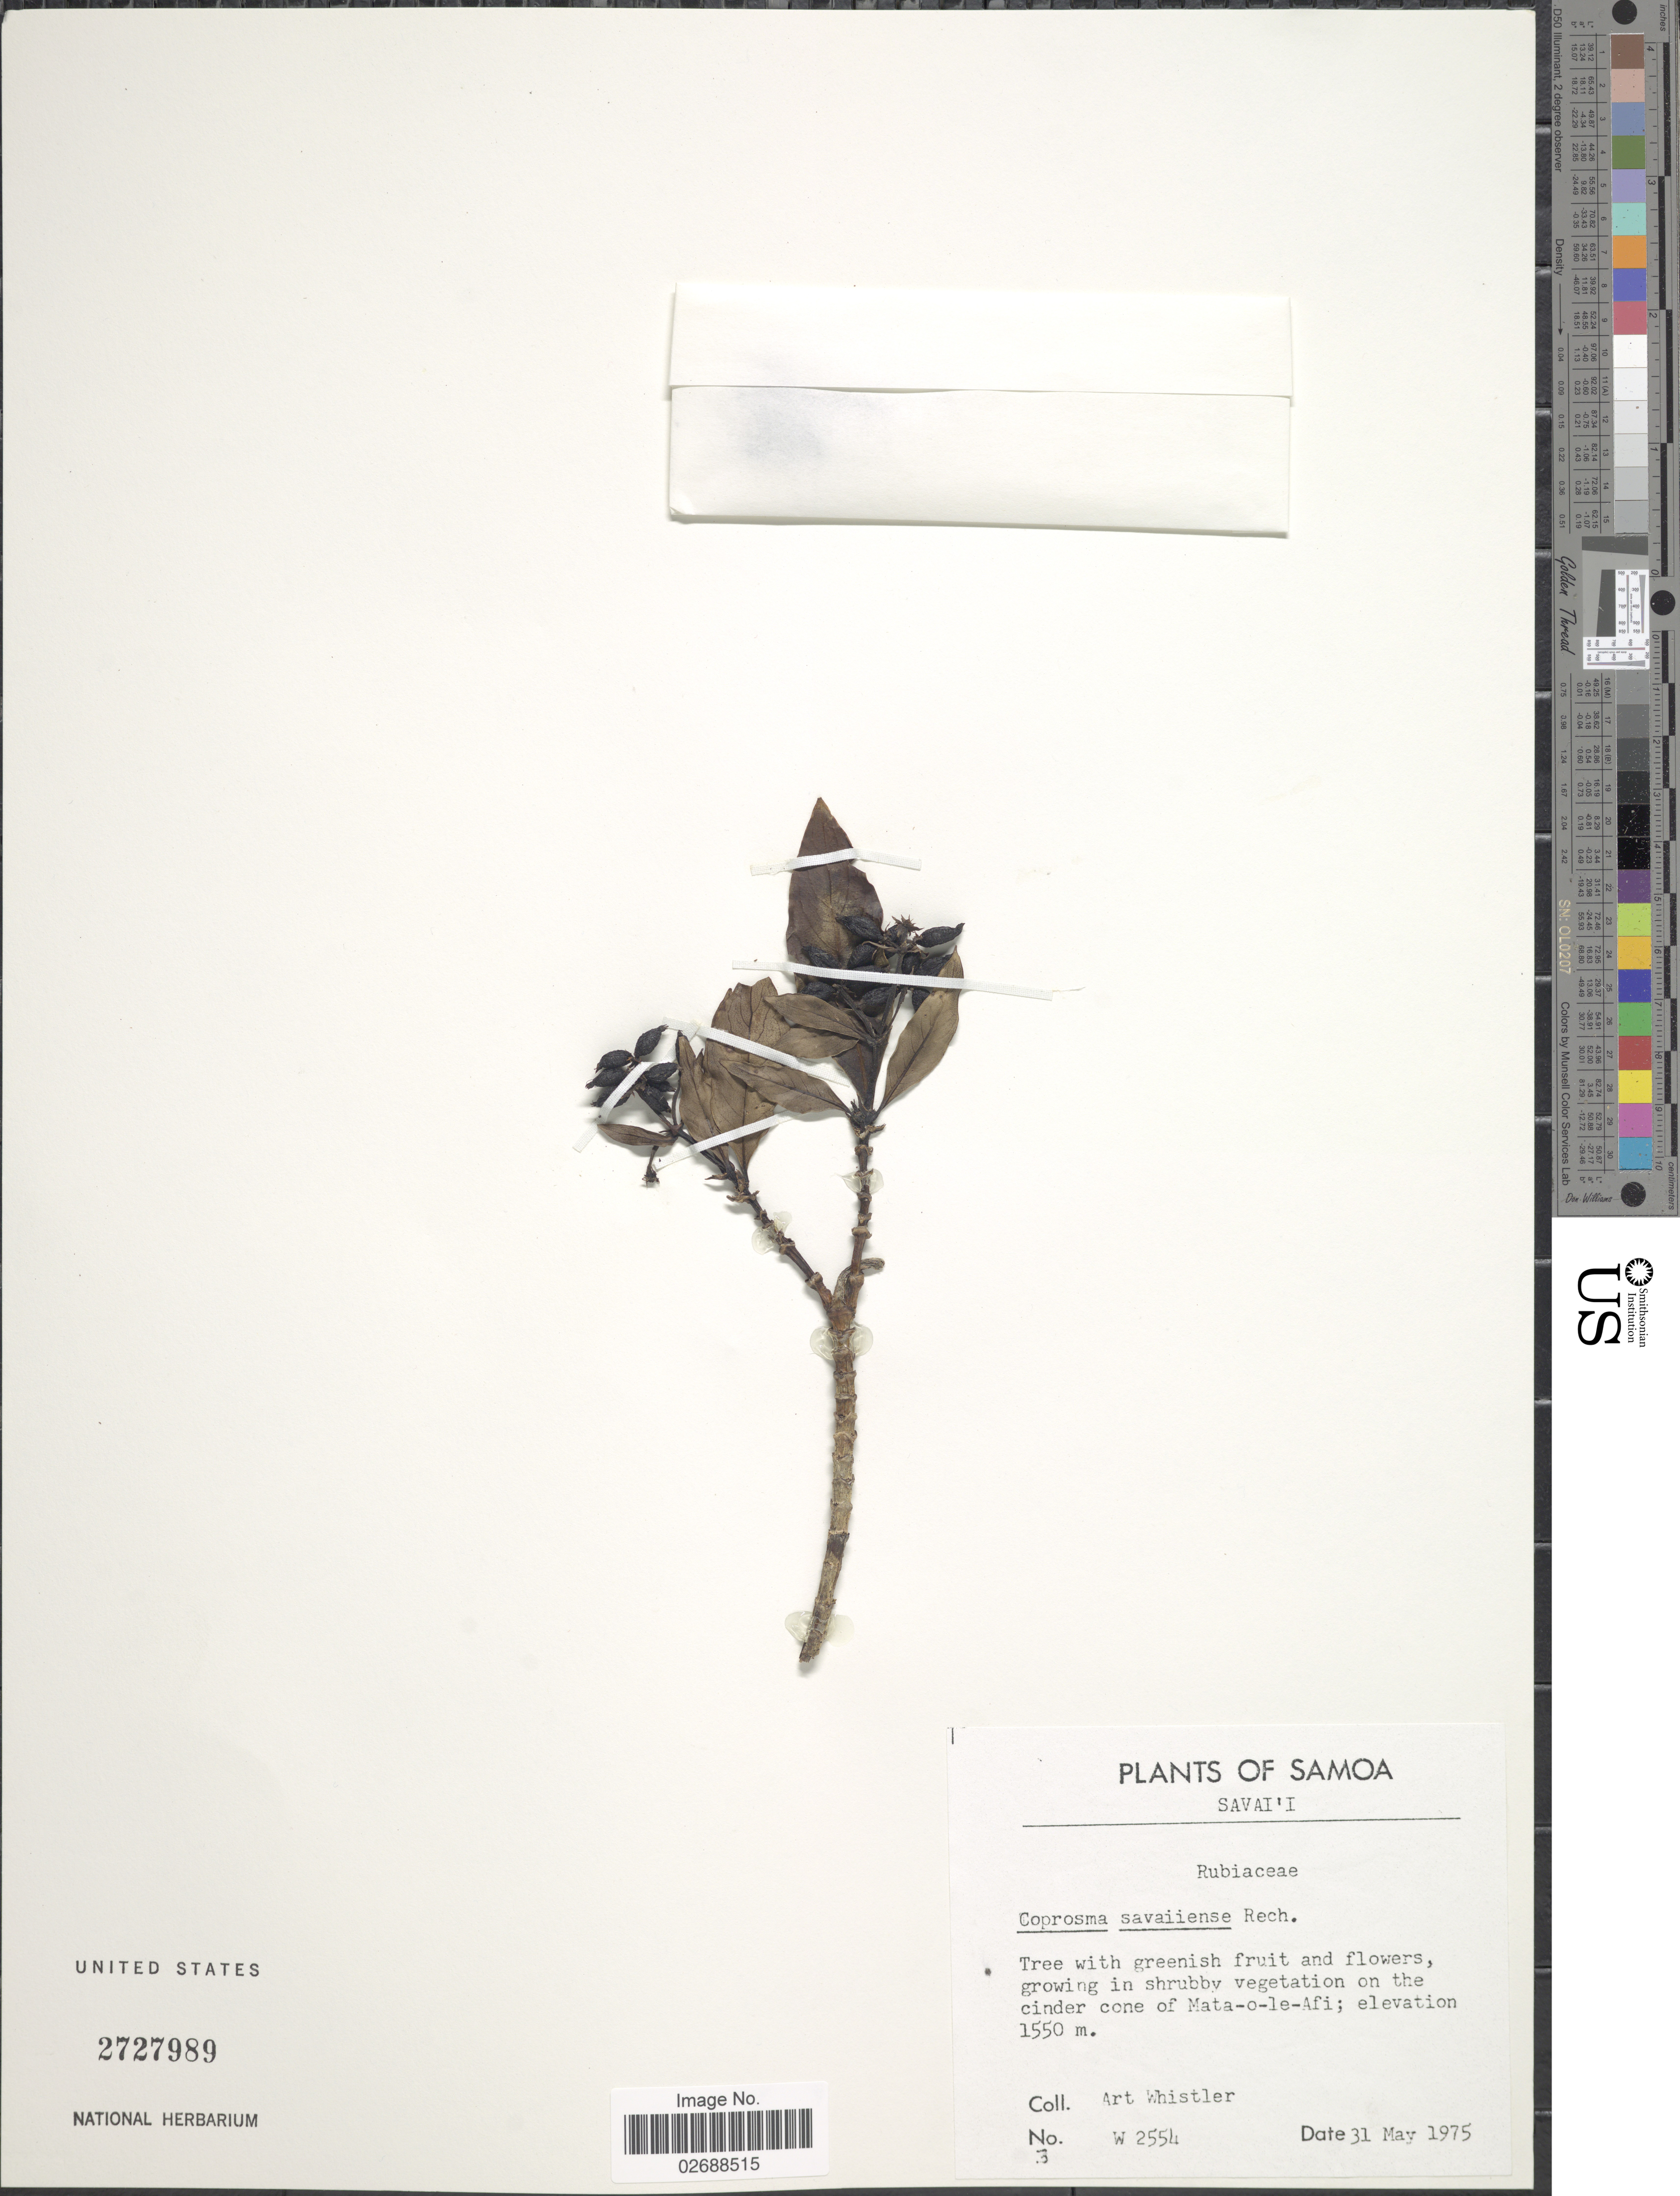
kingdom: Plantae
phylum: Tracheophyta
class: Magnoliopsida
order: Gentianales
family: Rubiaceae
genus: Coprosma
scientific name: Coprosma savaiiensis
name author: Rech.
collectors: A. Whistler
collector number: W 2554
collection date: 1975-05-31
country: Samoa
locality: Savai'i, on the cinder cone of Mata-o-le-Afi.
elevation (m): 1550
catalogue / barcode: US 2727989